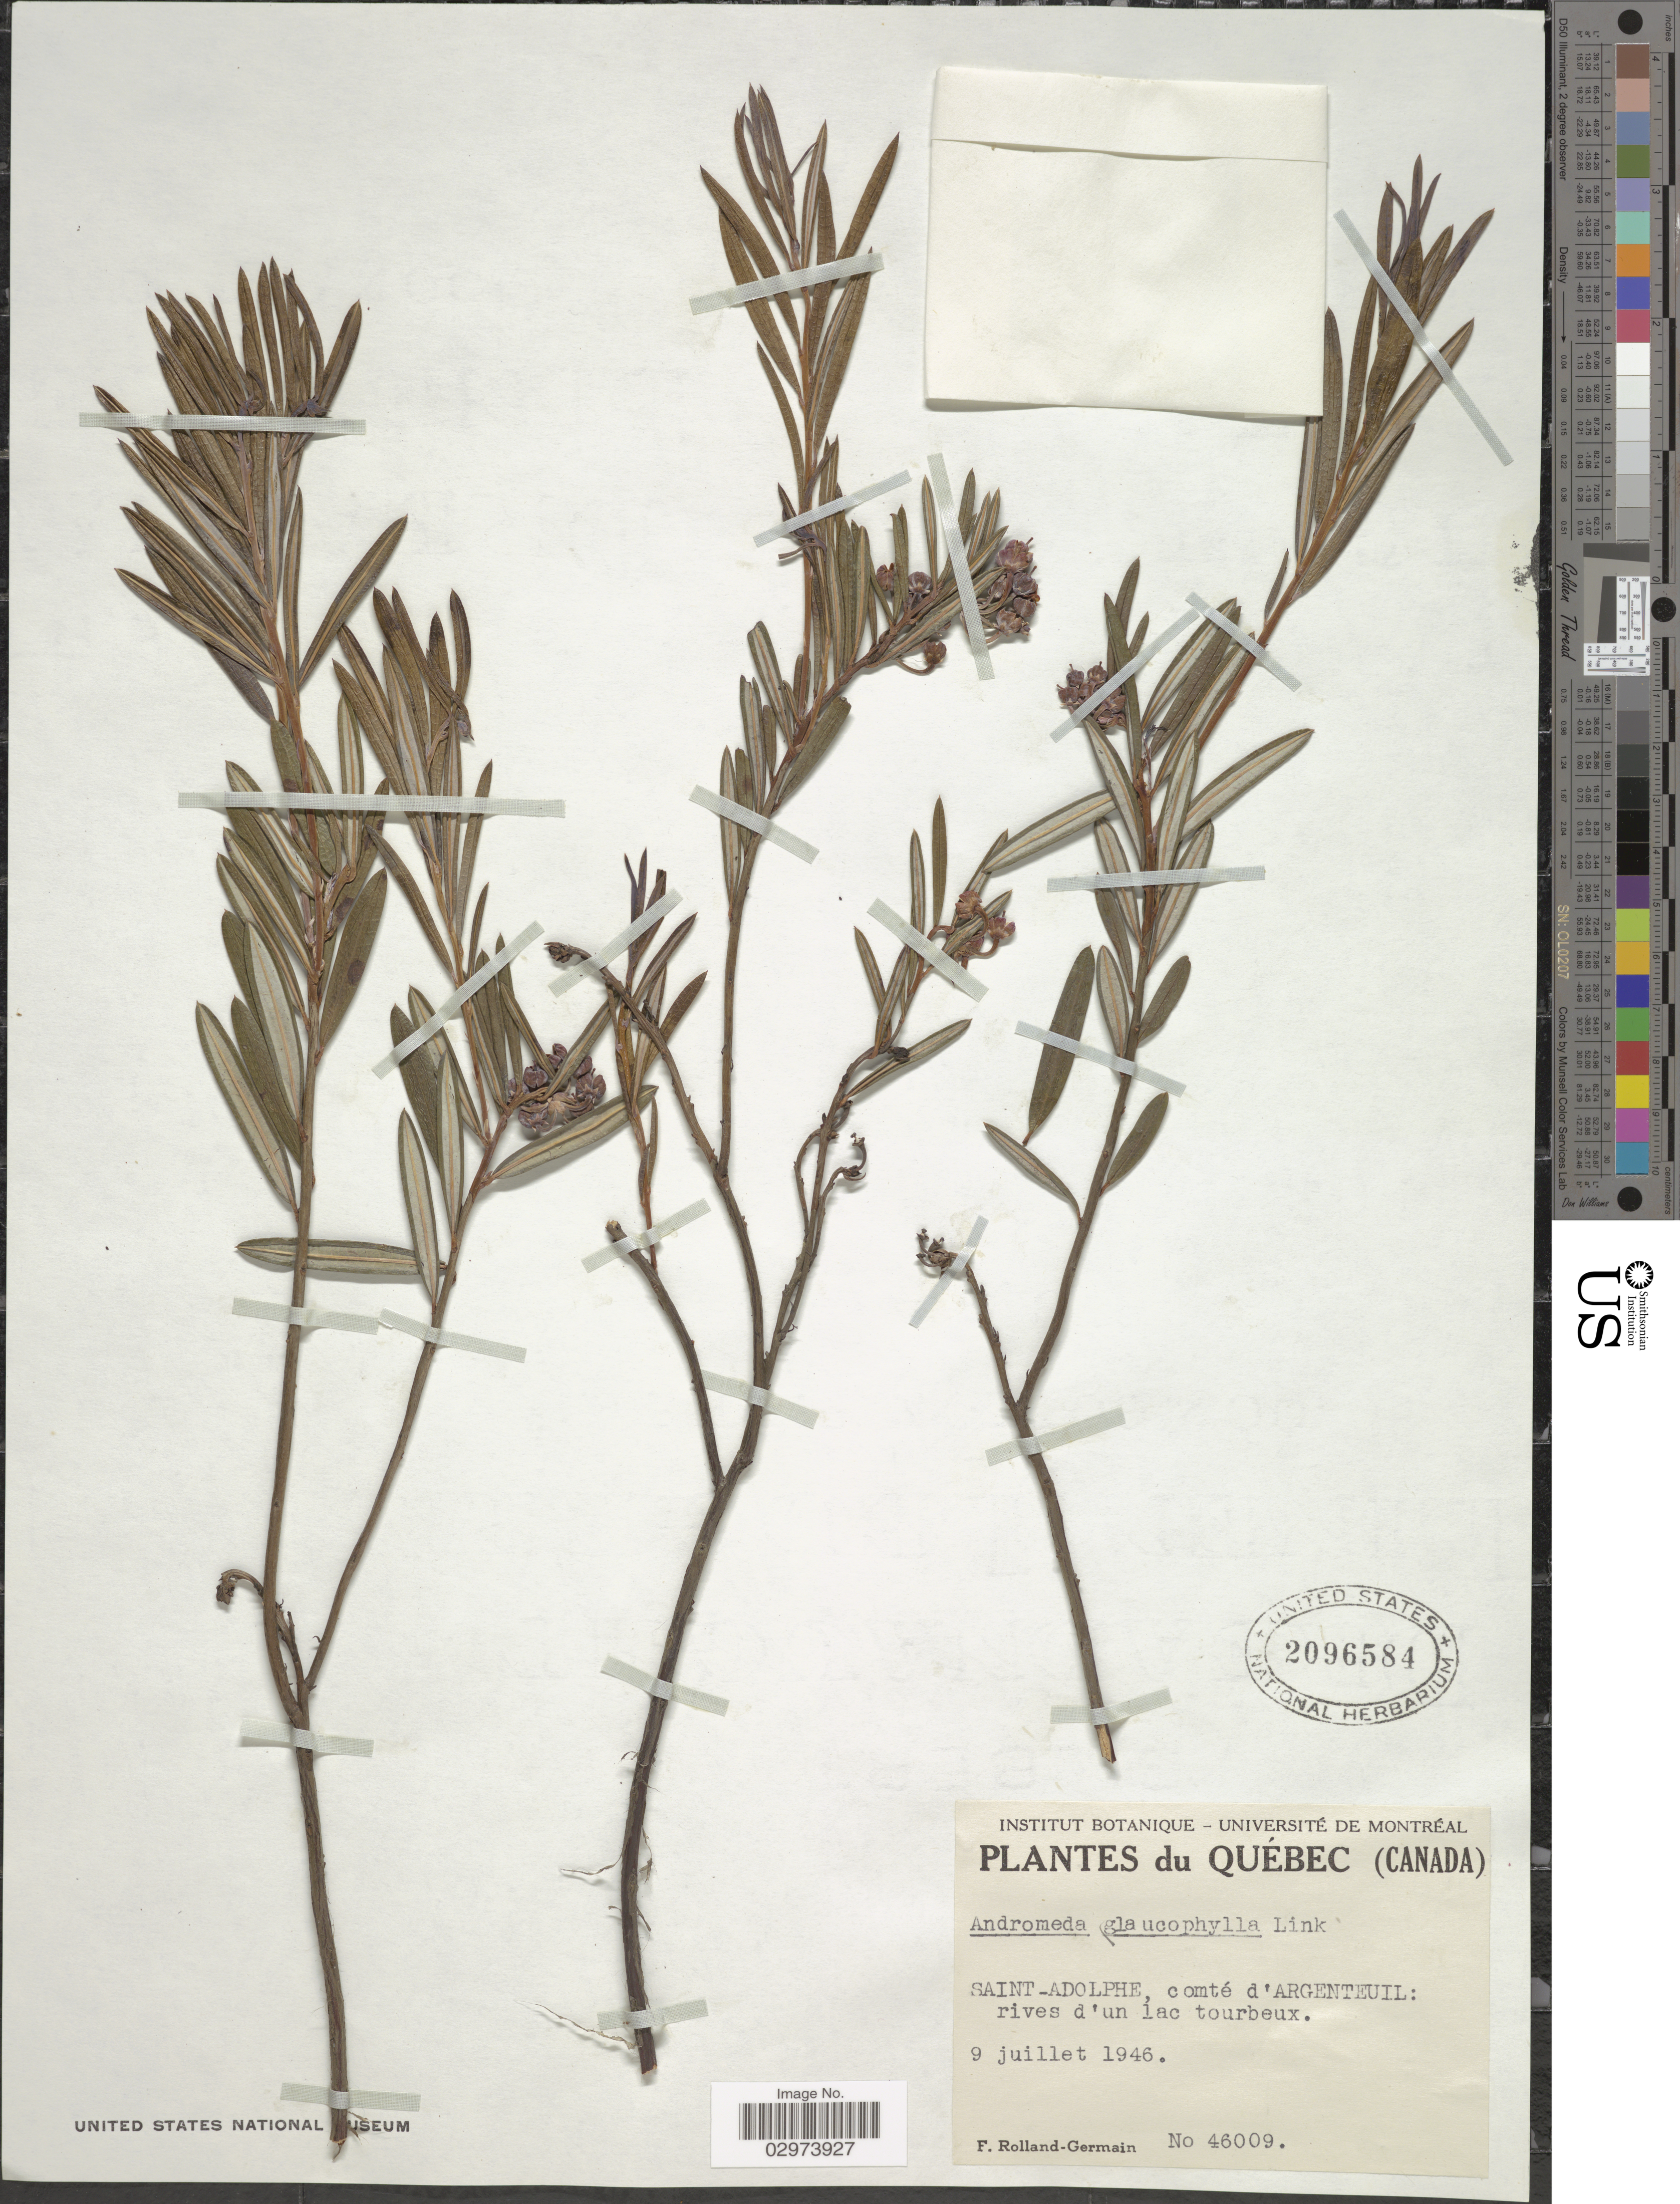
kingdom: Plantae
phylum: Tracheophyta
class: Magnoliopsida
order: Ericales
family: Ericaceae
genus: Andromeda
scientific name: Andromeda polifolia var. latifolia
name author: Aiton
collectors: Rolland-Germain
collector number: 46009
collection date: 1946-07-09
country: Canada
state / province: Quebec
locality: Saint-Adolphe, comté d'Argenteuil.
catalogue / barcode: US 2096584